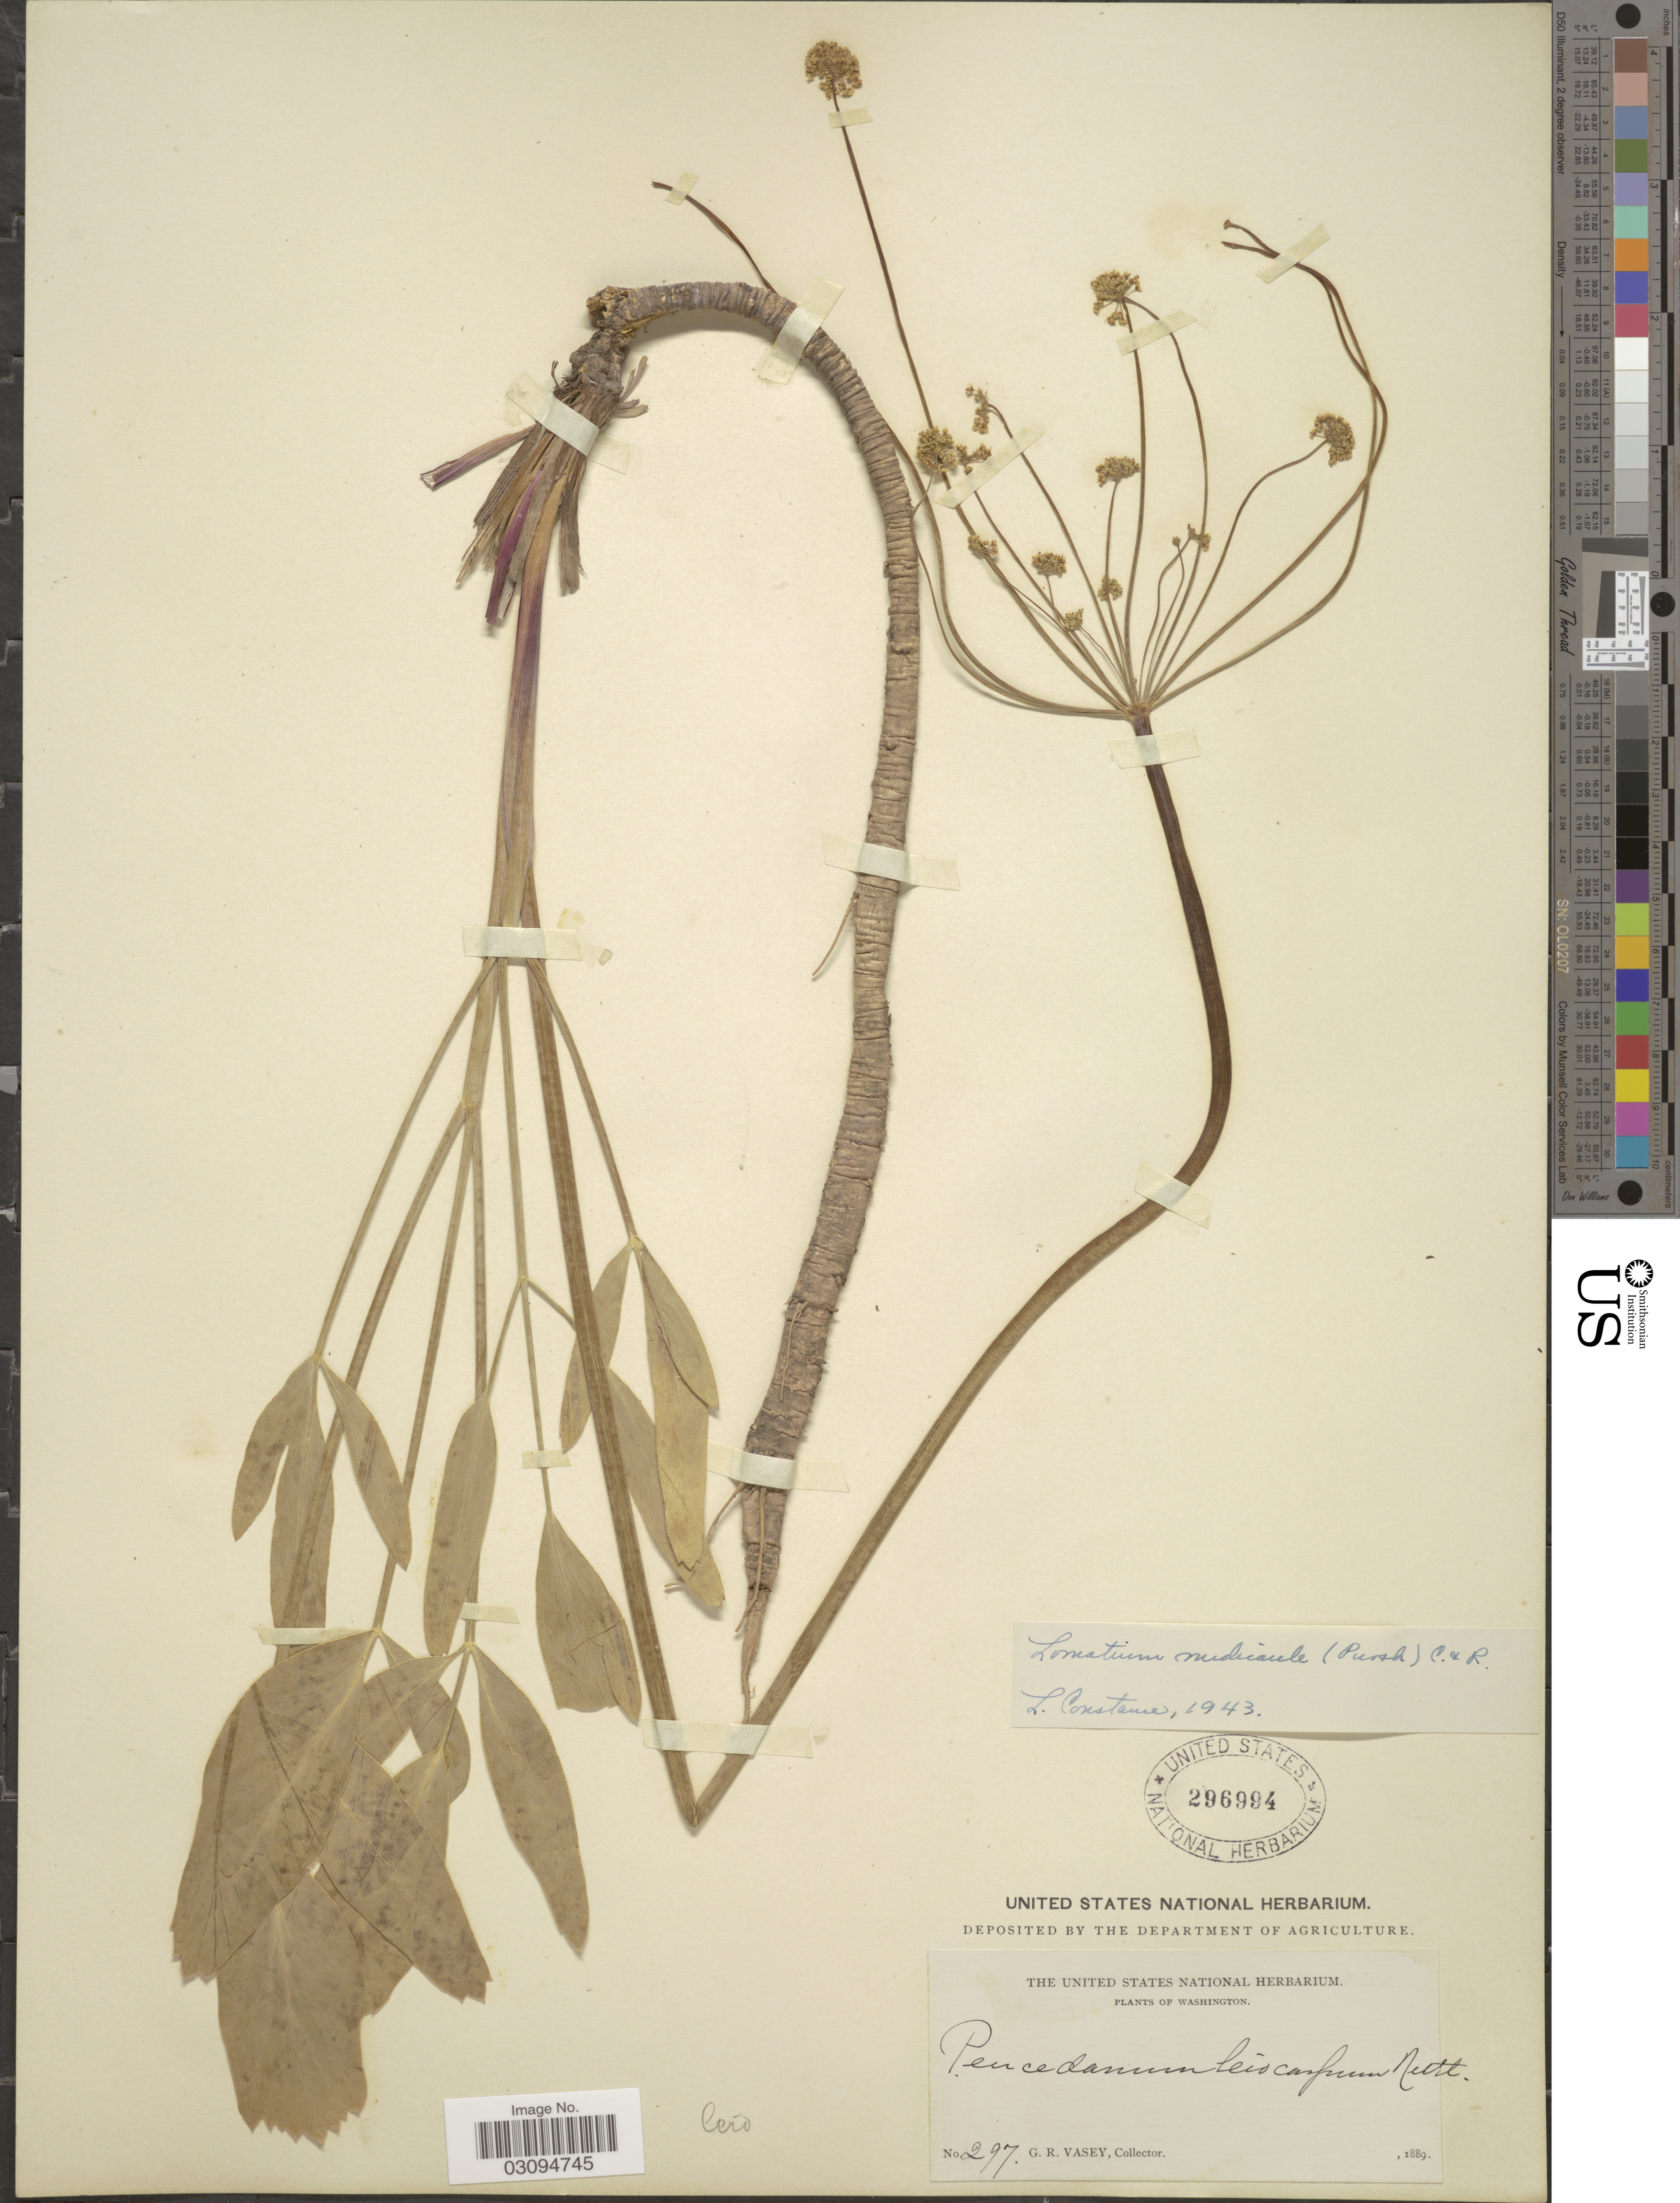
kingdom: Plantae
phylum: Tracheophyta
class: Magnoliopsida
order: Apiales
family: Apiaceae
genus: Lomatium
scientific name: Lomatium nudicaule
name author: (Pursh) J.M. Coult. & Rose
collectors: G. R. Vasey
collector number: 297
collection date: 1889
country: United States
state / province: Washington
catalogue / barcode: US 296994